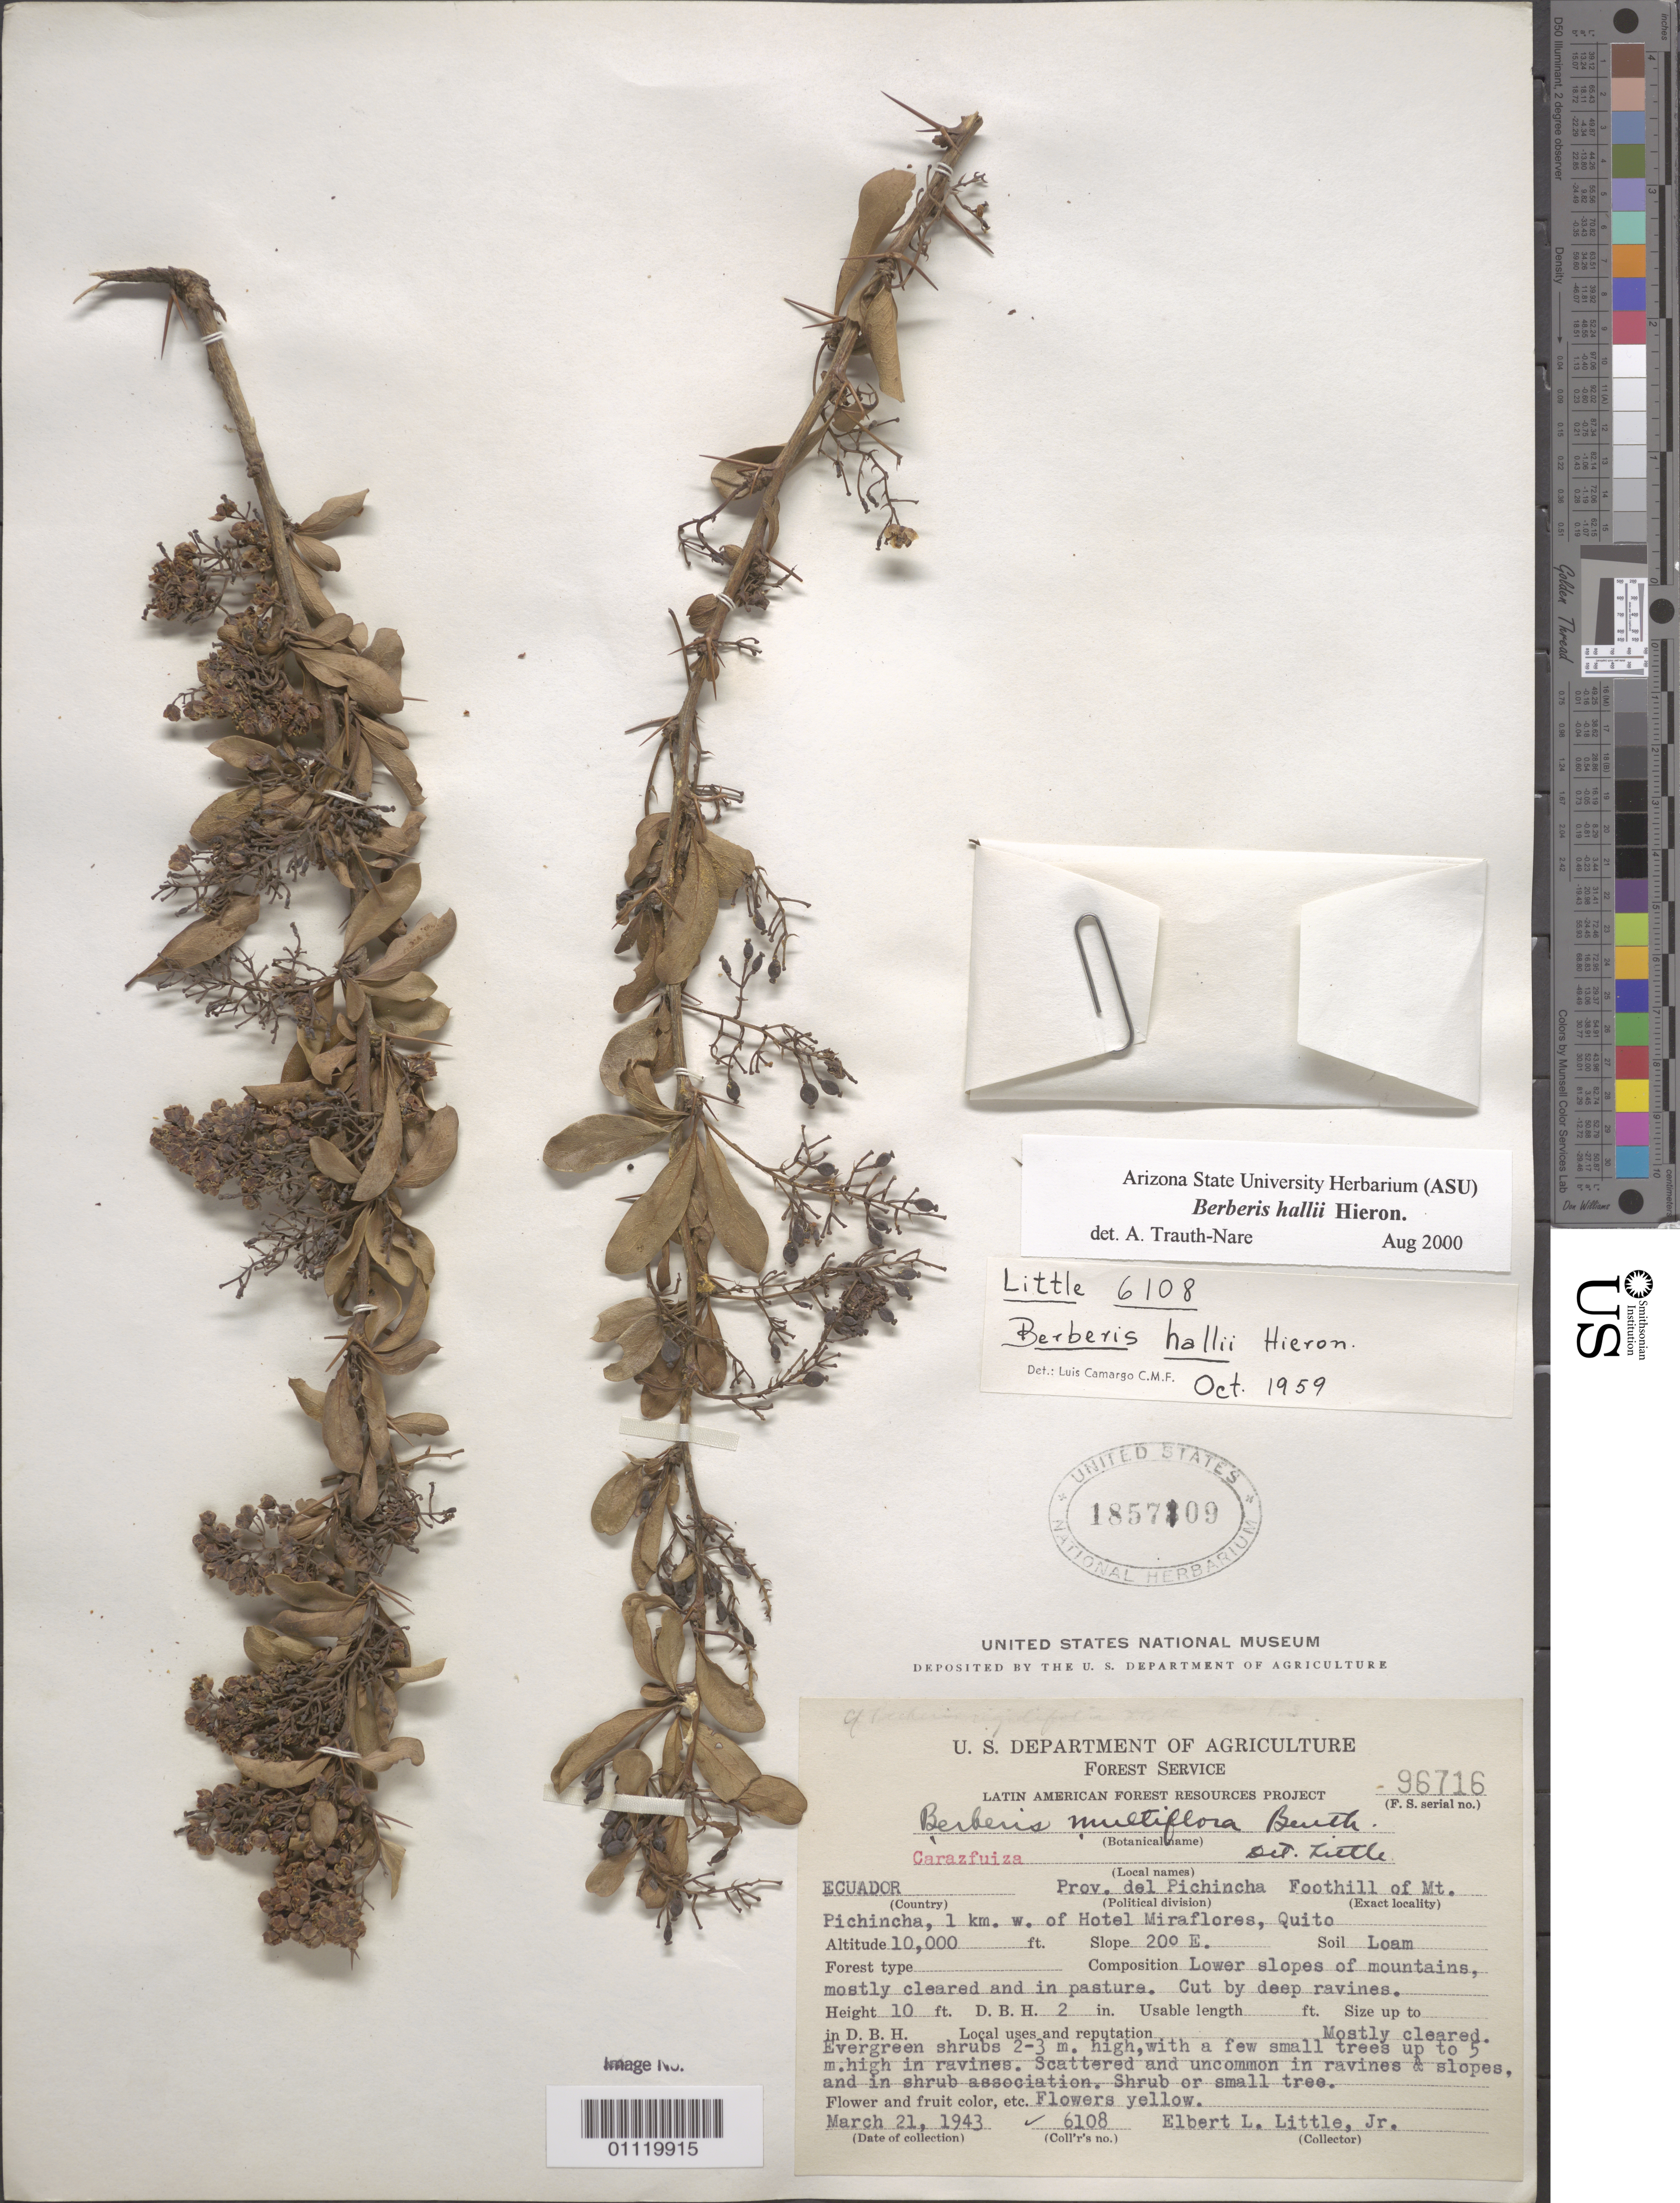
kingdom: Plantae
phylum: Tracheophyta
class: Magnoliopsida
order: Ranunculales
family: Berberidaceae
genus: Berberis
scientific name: Berberis hallii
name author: Hieron.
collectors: E. L. Little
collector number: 6108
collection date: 1943-03-21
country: Ecuador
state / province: Pichincha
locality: Quito, foothill of Mount Pichincha, 1 km west of Hotel Miraflores. Lower slopes of mountains, mostly cleared and in pastures. Cut by deep ravines. Slope of mountain was twenty degreees.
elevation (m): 3048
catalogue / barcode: US 1857109